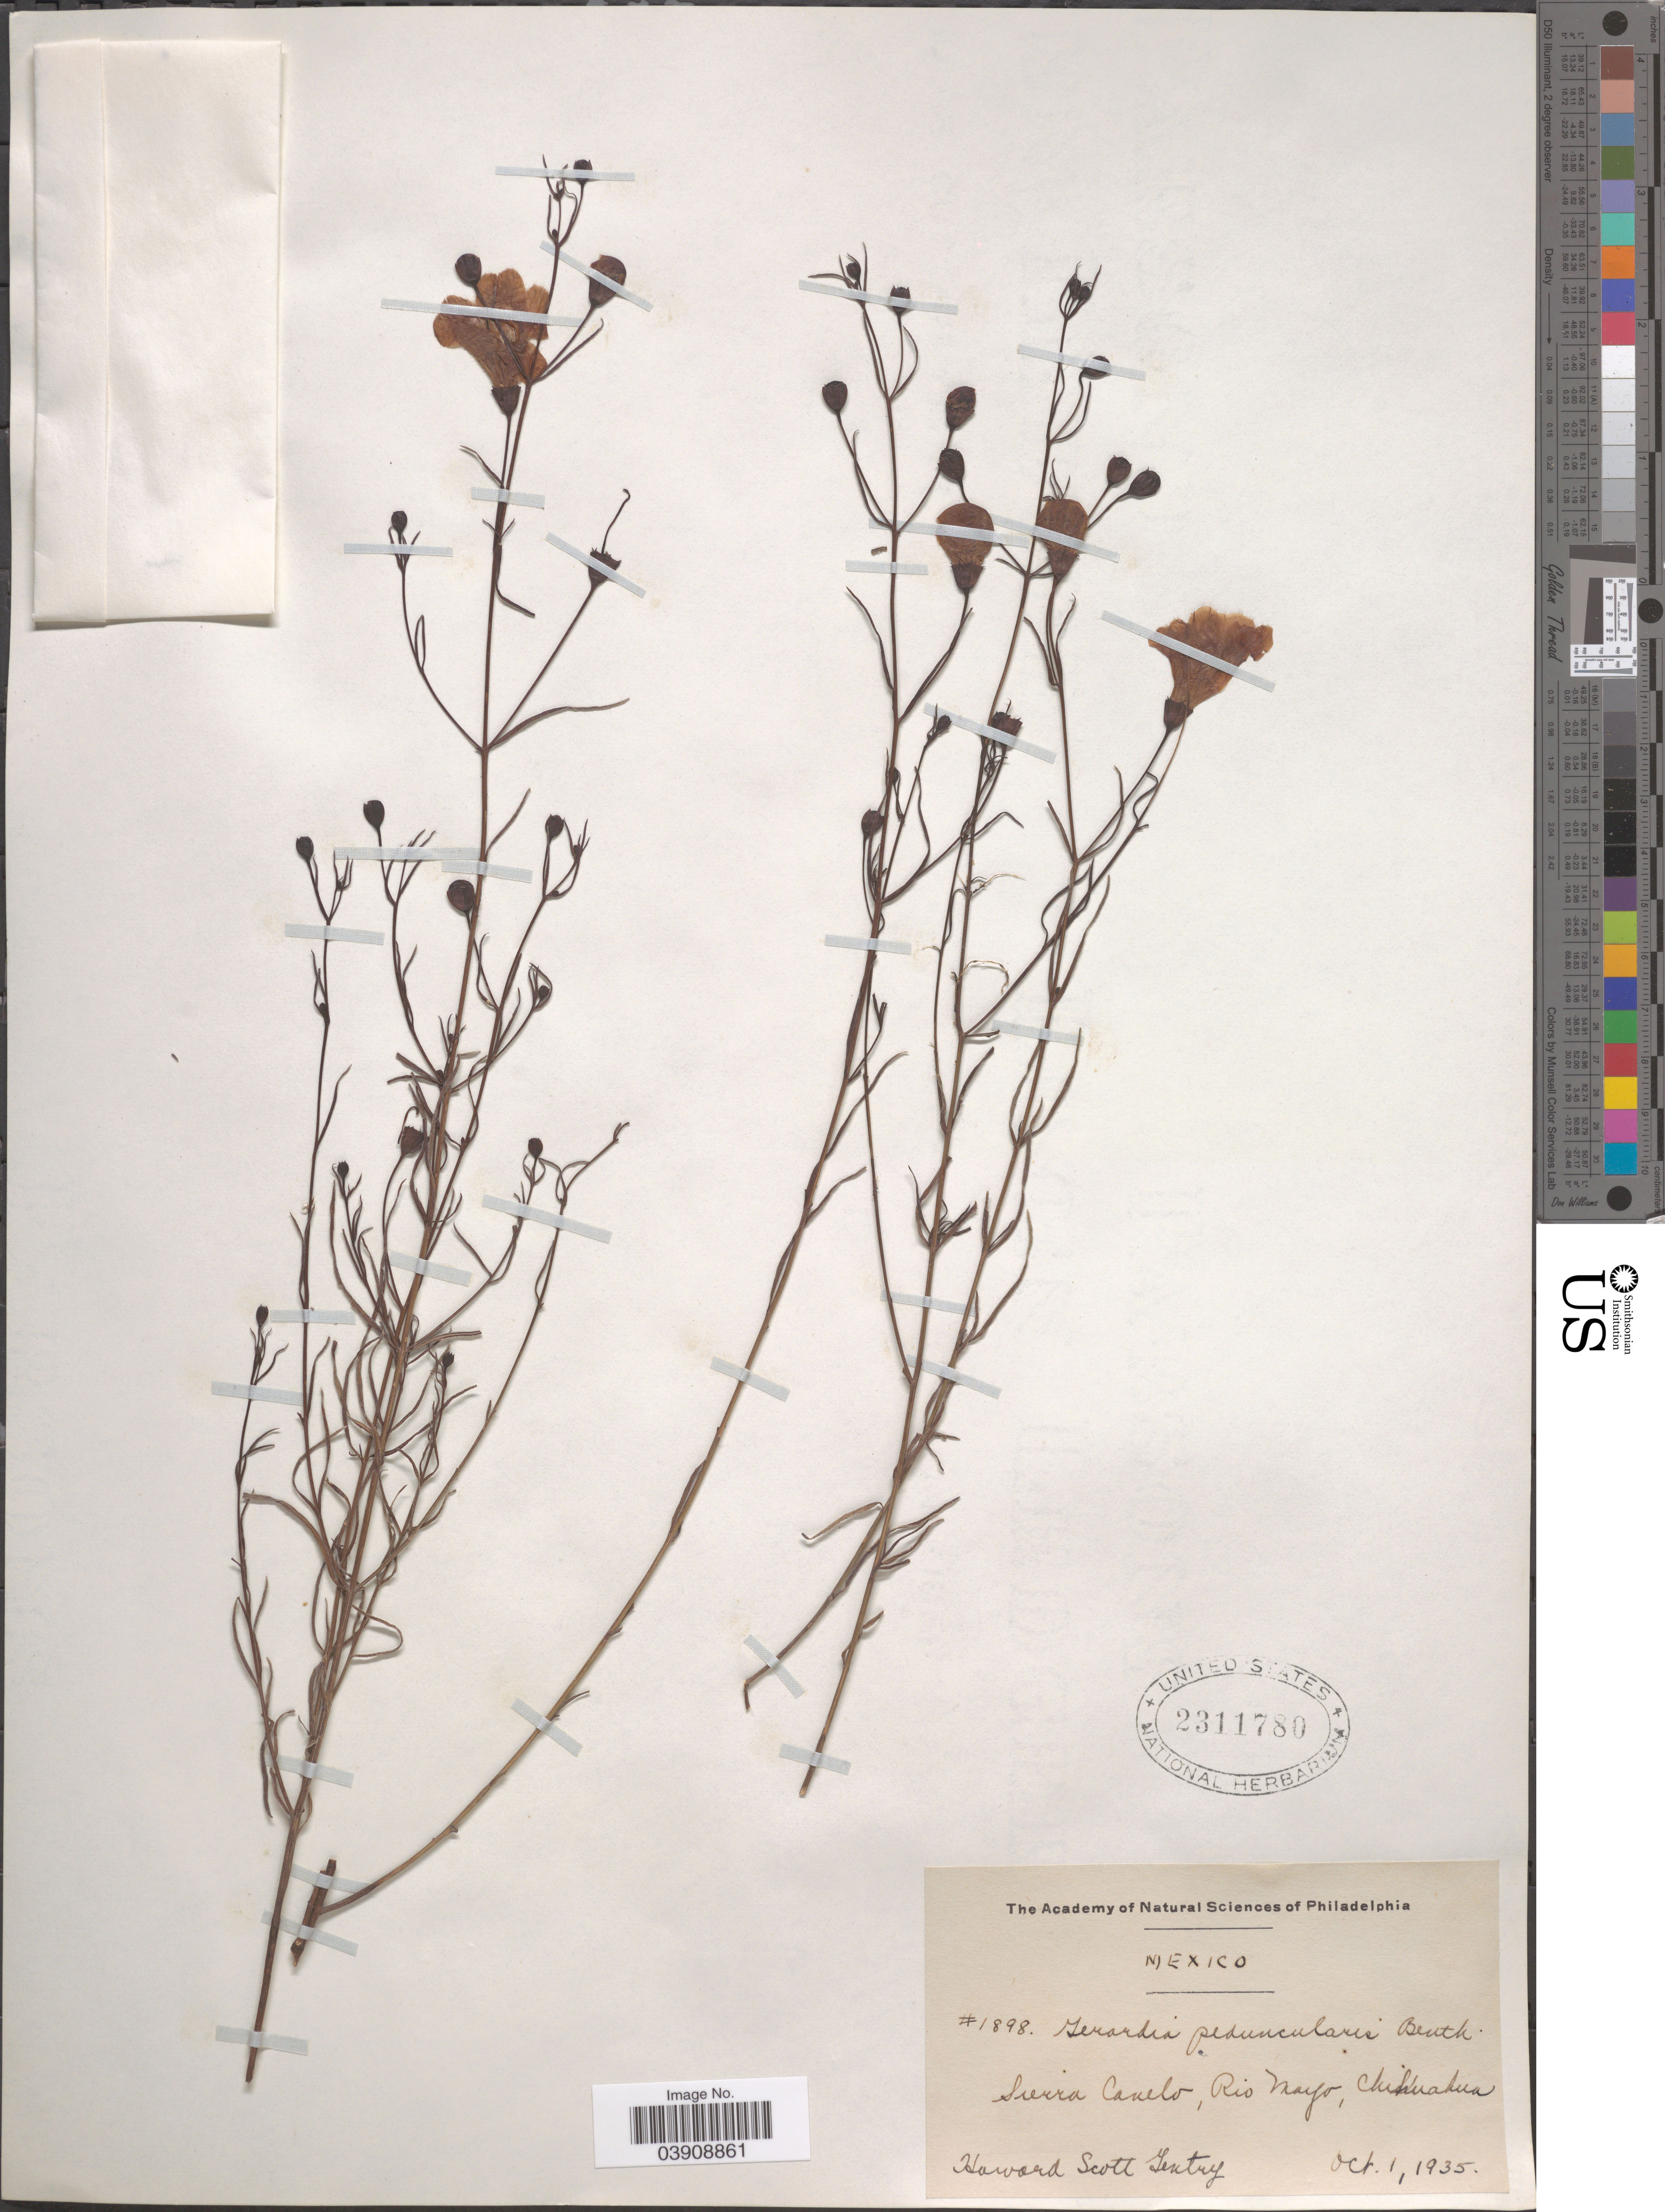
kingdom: Plantae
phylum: Tracheophyta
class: Magnoliopsida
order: Lamiales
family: Orobanchaceae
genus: Agalinis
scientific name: Agalinis peduncularis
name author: (Benth.) Pennell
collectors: H. S. Gentry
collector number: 1898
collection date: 1935-10-01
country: Mexico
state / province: Chihuahua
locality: Sierra Canelo, Rio Mayo.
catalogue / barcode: US 2311780